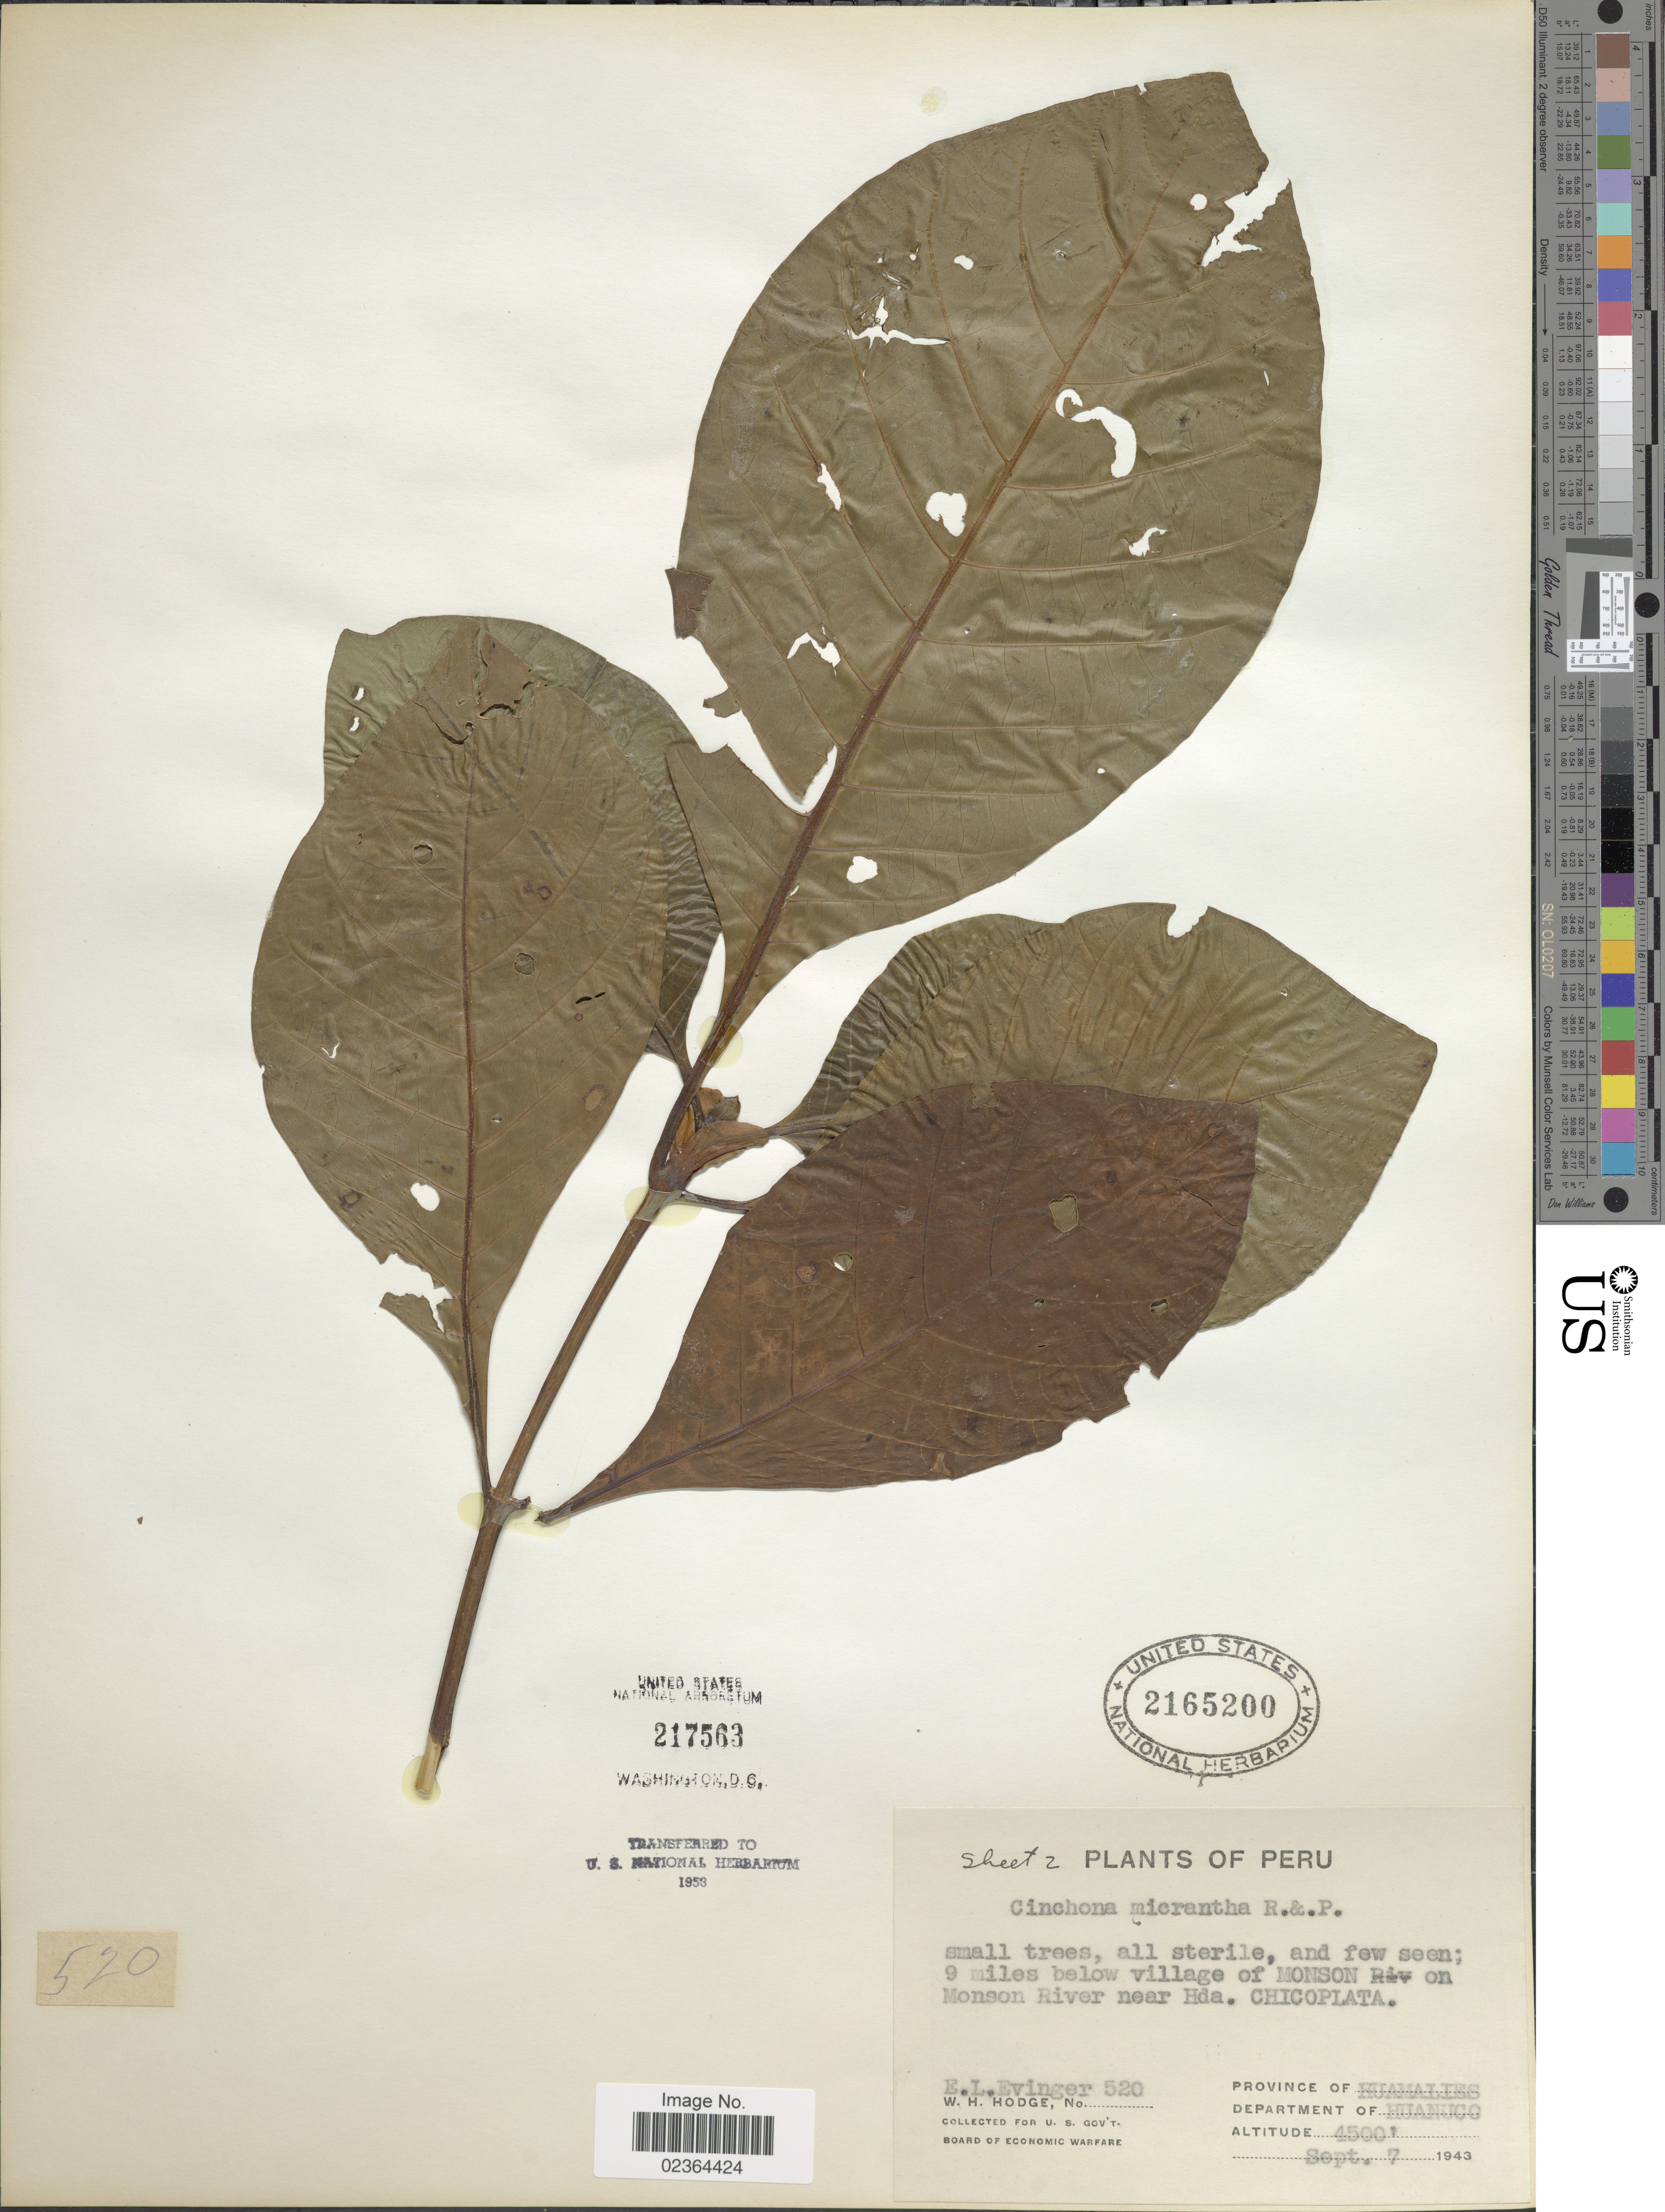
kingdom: Plantae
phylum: Tracheophyta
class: Magnoliopsida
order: Gentianales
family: Rubiaceae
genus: Cinchona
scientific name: Cinchona micrantha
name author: Ruiz & Pav.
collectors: E. Evinger & W. Hodge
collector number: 520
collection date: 1943-09-07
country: Peru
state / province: Huánuco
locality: Province of Huamalies, Department of Huanuco, 9 miles below village of Monson on Monson River near Hda. Chicoplata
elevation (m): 1372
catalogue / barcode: US 2165200